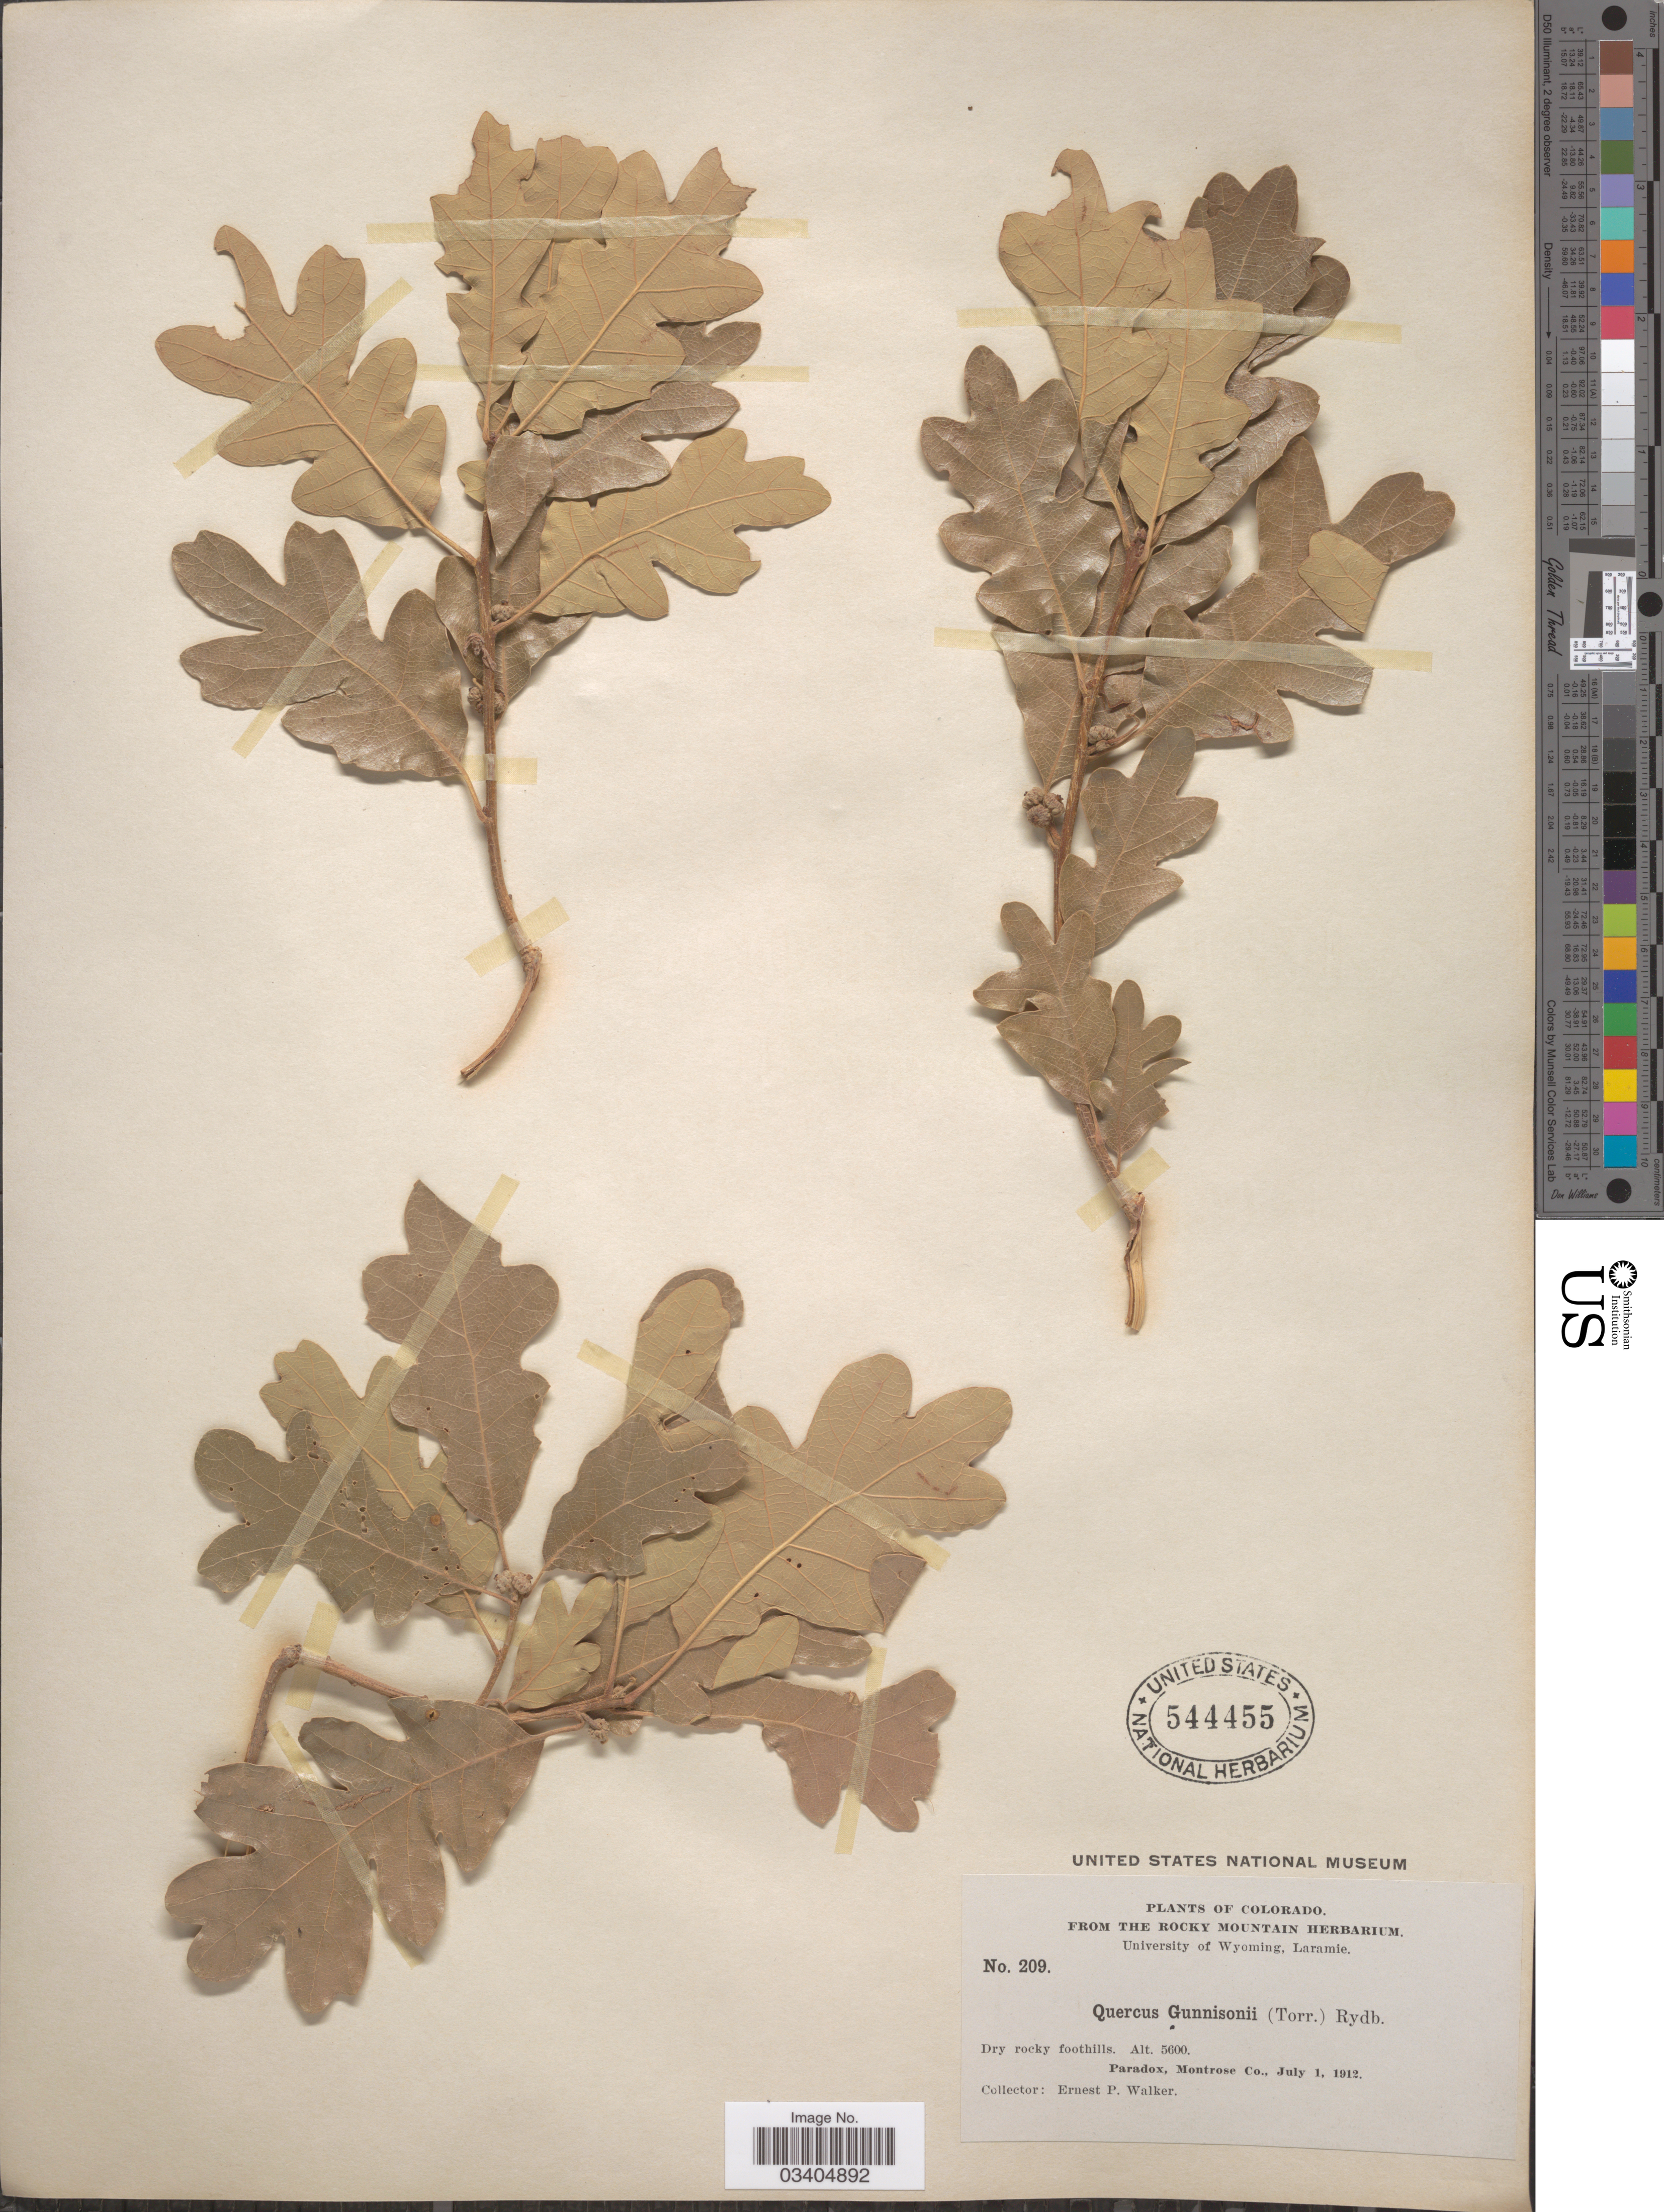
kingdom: Plantae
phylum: Tracheophyta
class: Magnoliopsida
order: Fagales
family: Fagaceae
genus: Quercus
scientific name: Quercus gambelii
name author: Nutt.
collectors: E. P. Walker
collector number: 209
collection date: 1912-07-01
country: United States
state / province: Colorado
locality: Paradox, Montrose Co.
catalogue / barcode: US 544455